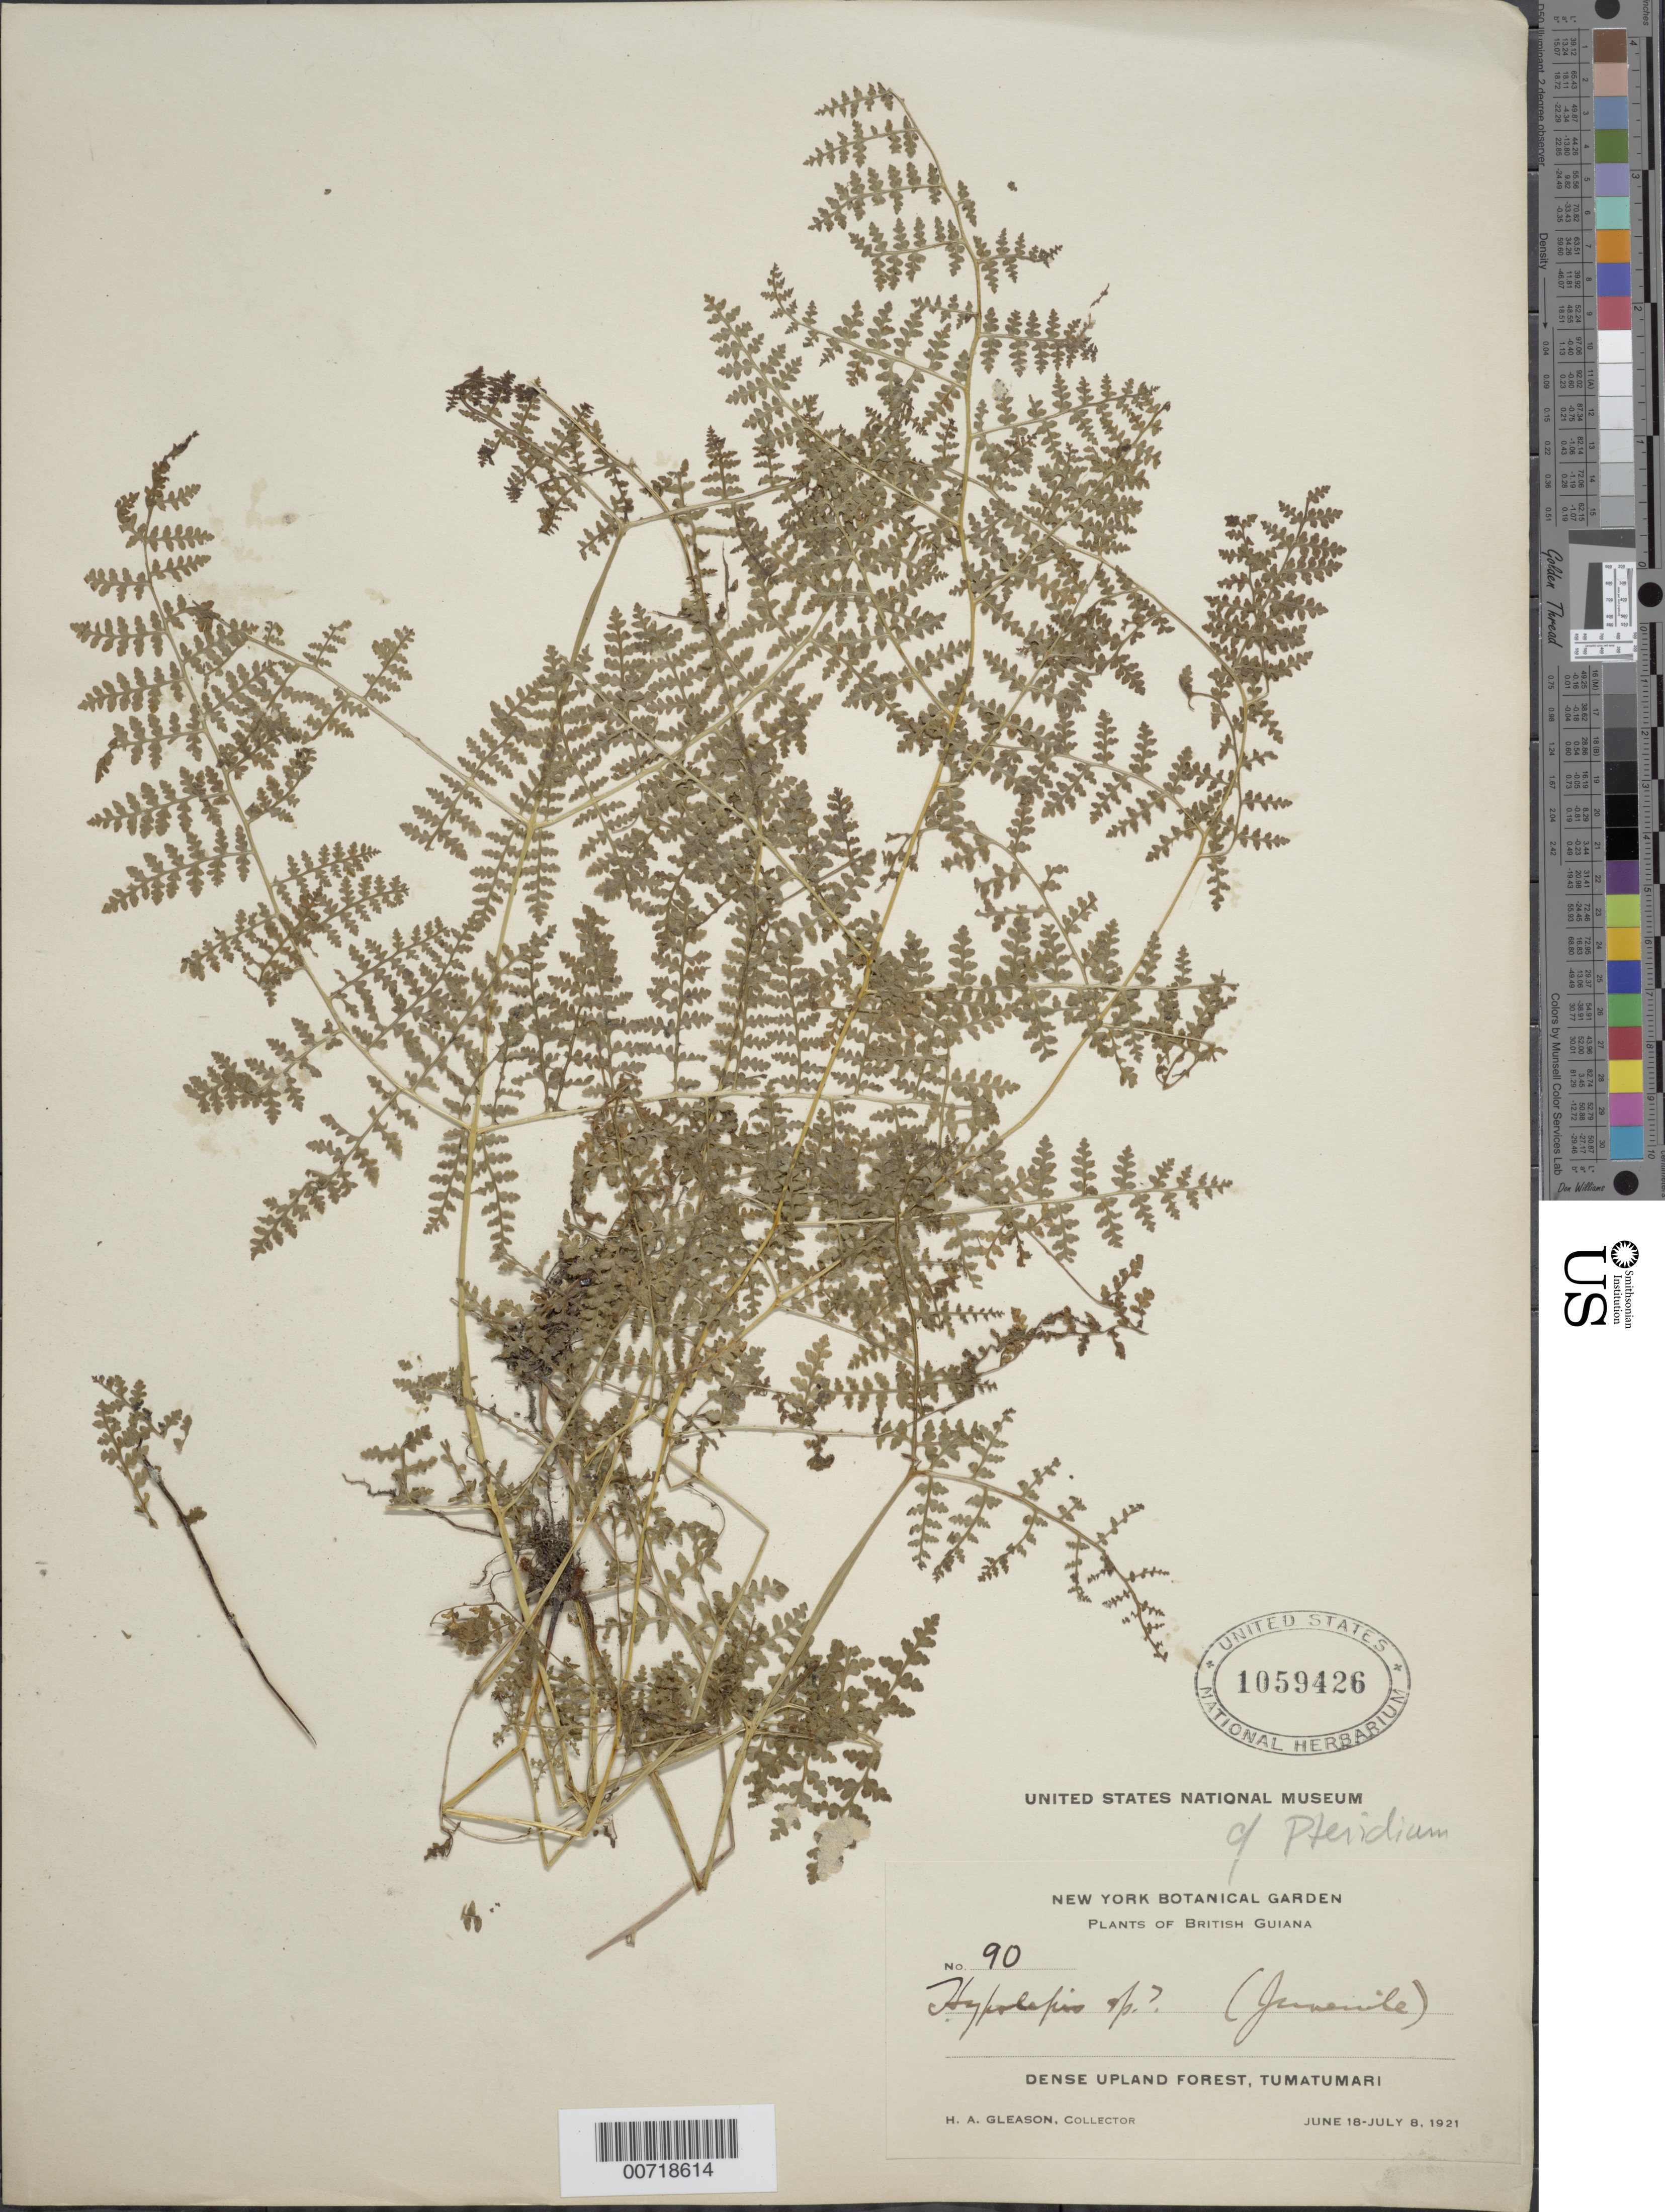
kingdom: Plantae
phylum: Tracheophyta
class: Polypodiopsida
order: Polypodiales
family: Dennstaedtiaceae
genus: Hypolepis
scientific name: Hypolepis repens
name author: (L.) C. Presl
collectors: H. A. Gleason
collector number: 90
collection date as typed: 18-Jun-21 to 8-Jul-21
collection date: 1921-06-18/1921-07-08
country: Guyana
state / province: Potaro-Siparuni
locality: Tumatumari Village, Potaro R.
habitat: Dense upland forest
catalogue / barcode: US 1059426